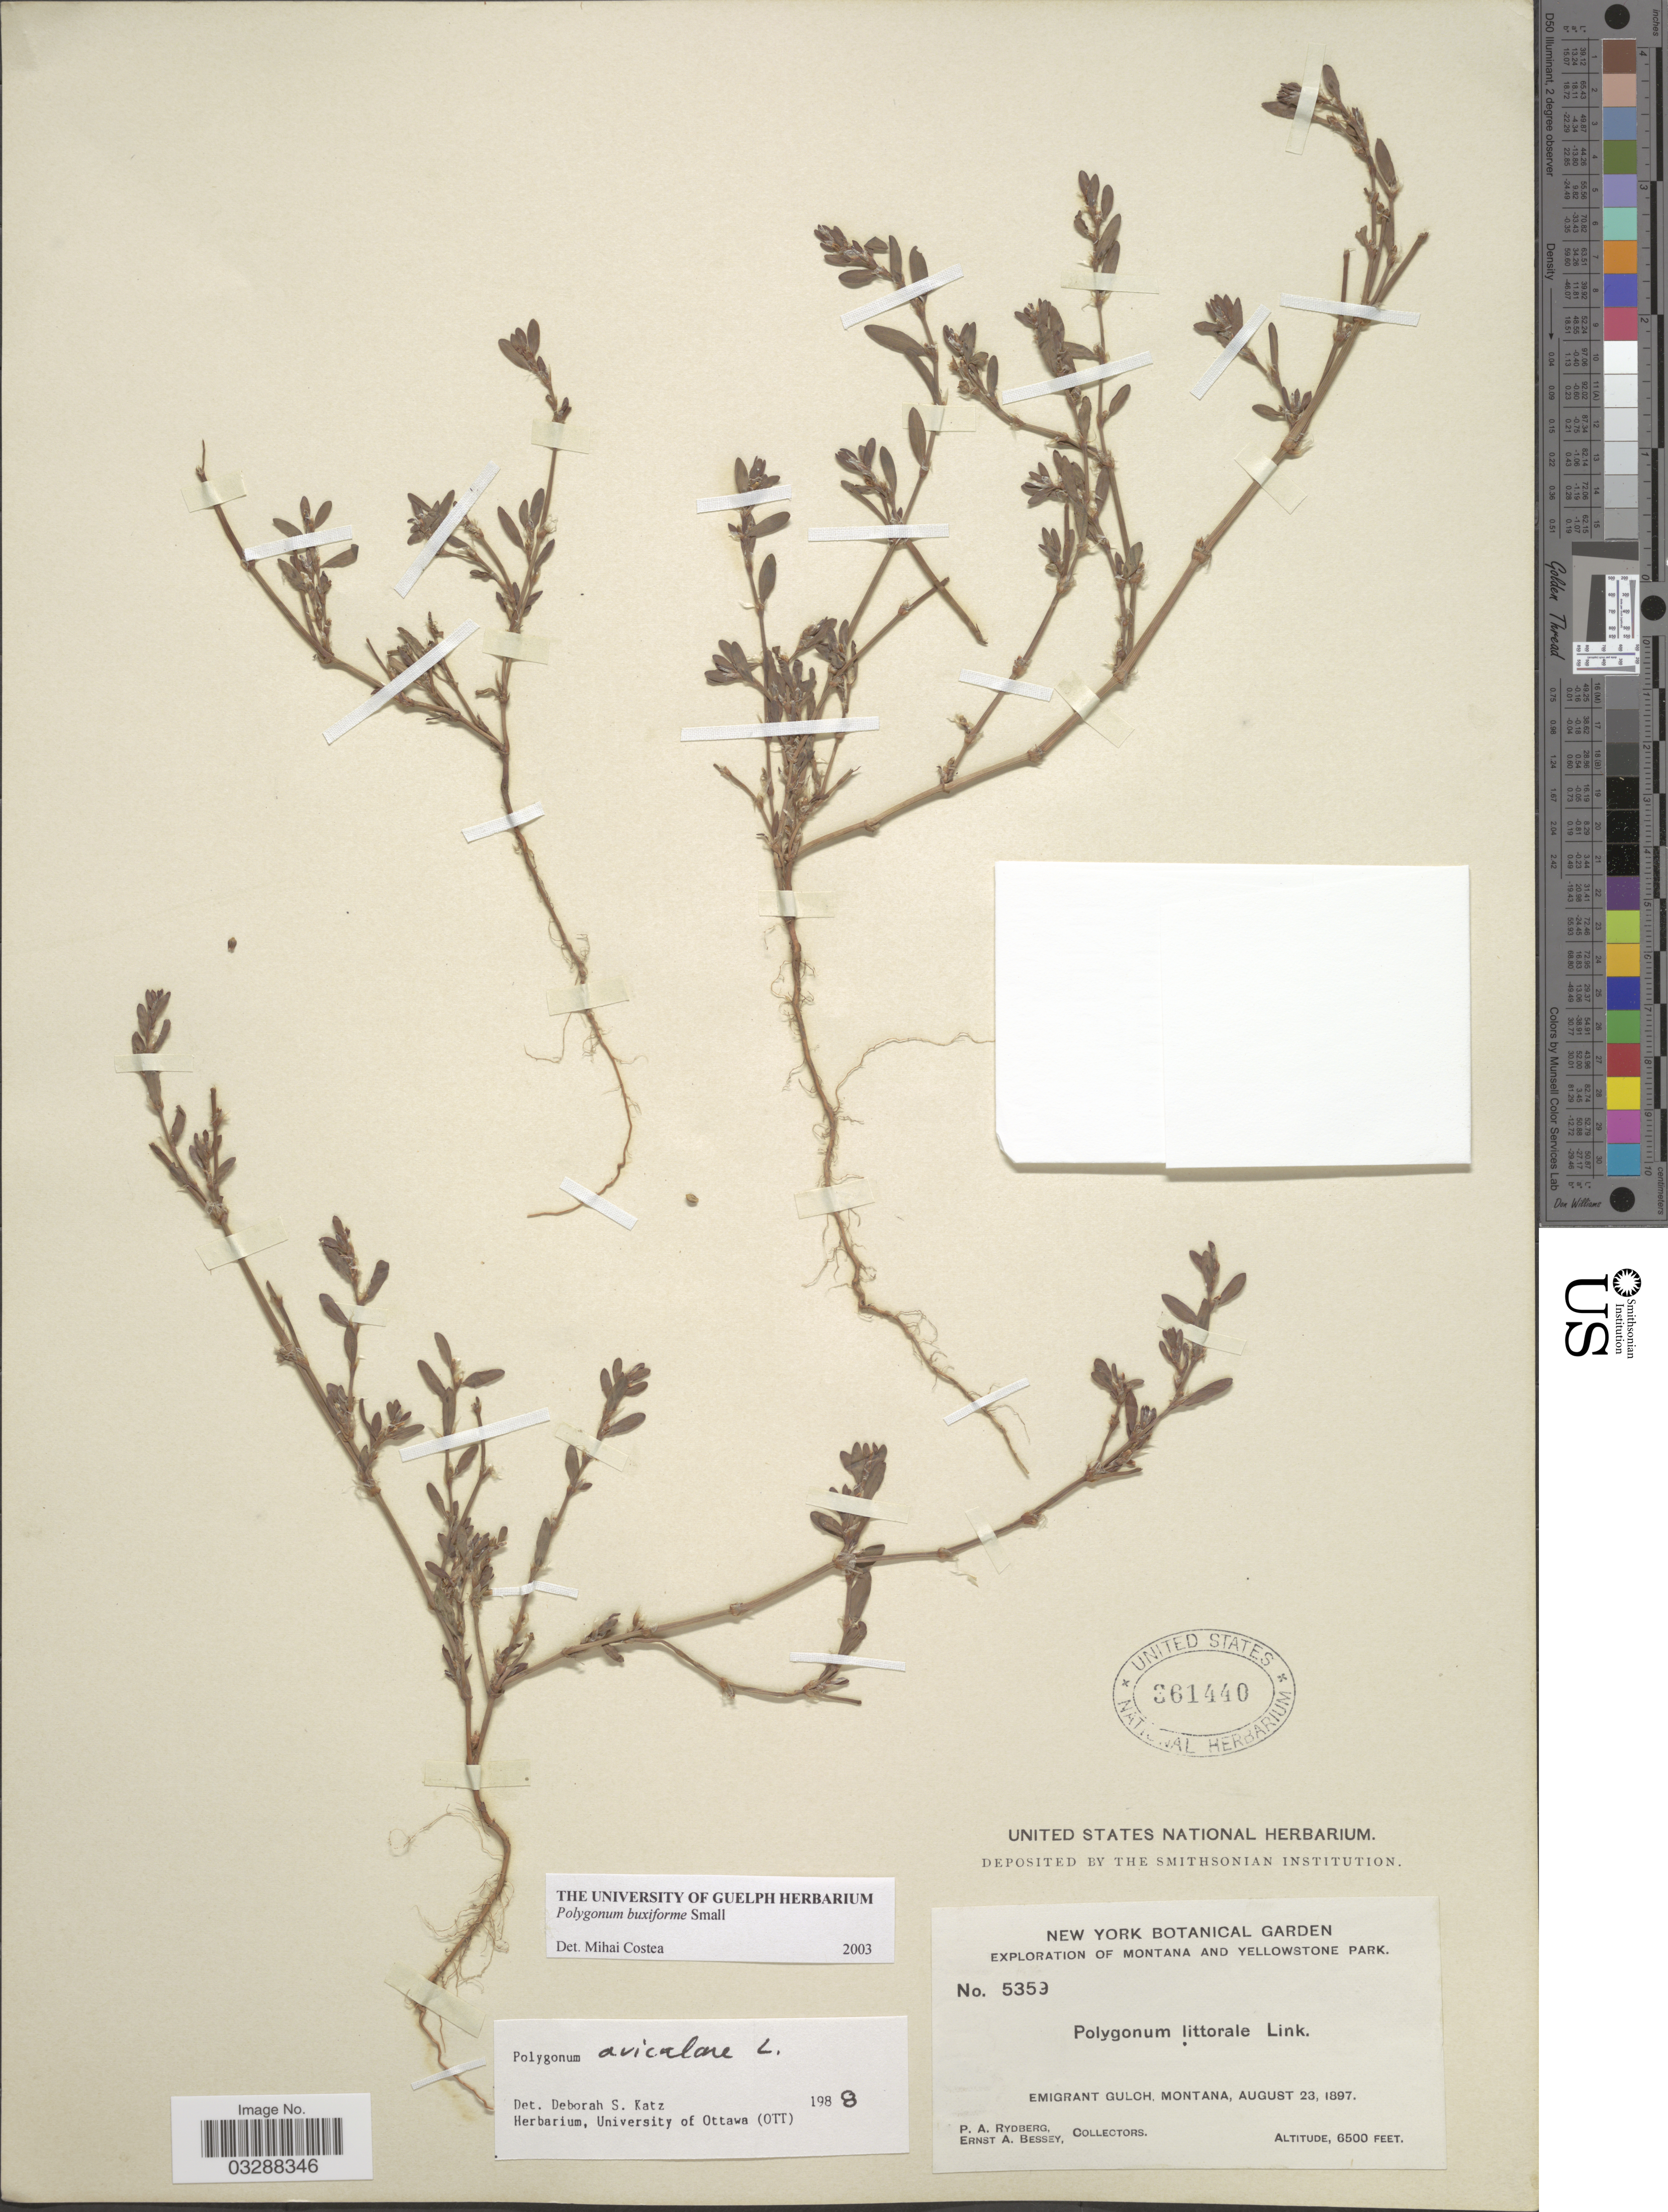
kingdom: Plantae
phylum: Tracheophyta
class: Magnoliopsida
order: Caryophyllales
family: Polygonaceae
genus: Polygonum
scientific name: Polygonum buxiforme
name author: Small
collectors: P. A. Rydberg & E. A. Bessey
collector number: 5359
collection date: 1897-08-23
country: United States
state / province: Montana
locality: Montana and Yellowstone Park, Emigrant Gulch.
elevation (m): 1981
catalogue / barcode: US 361440